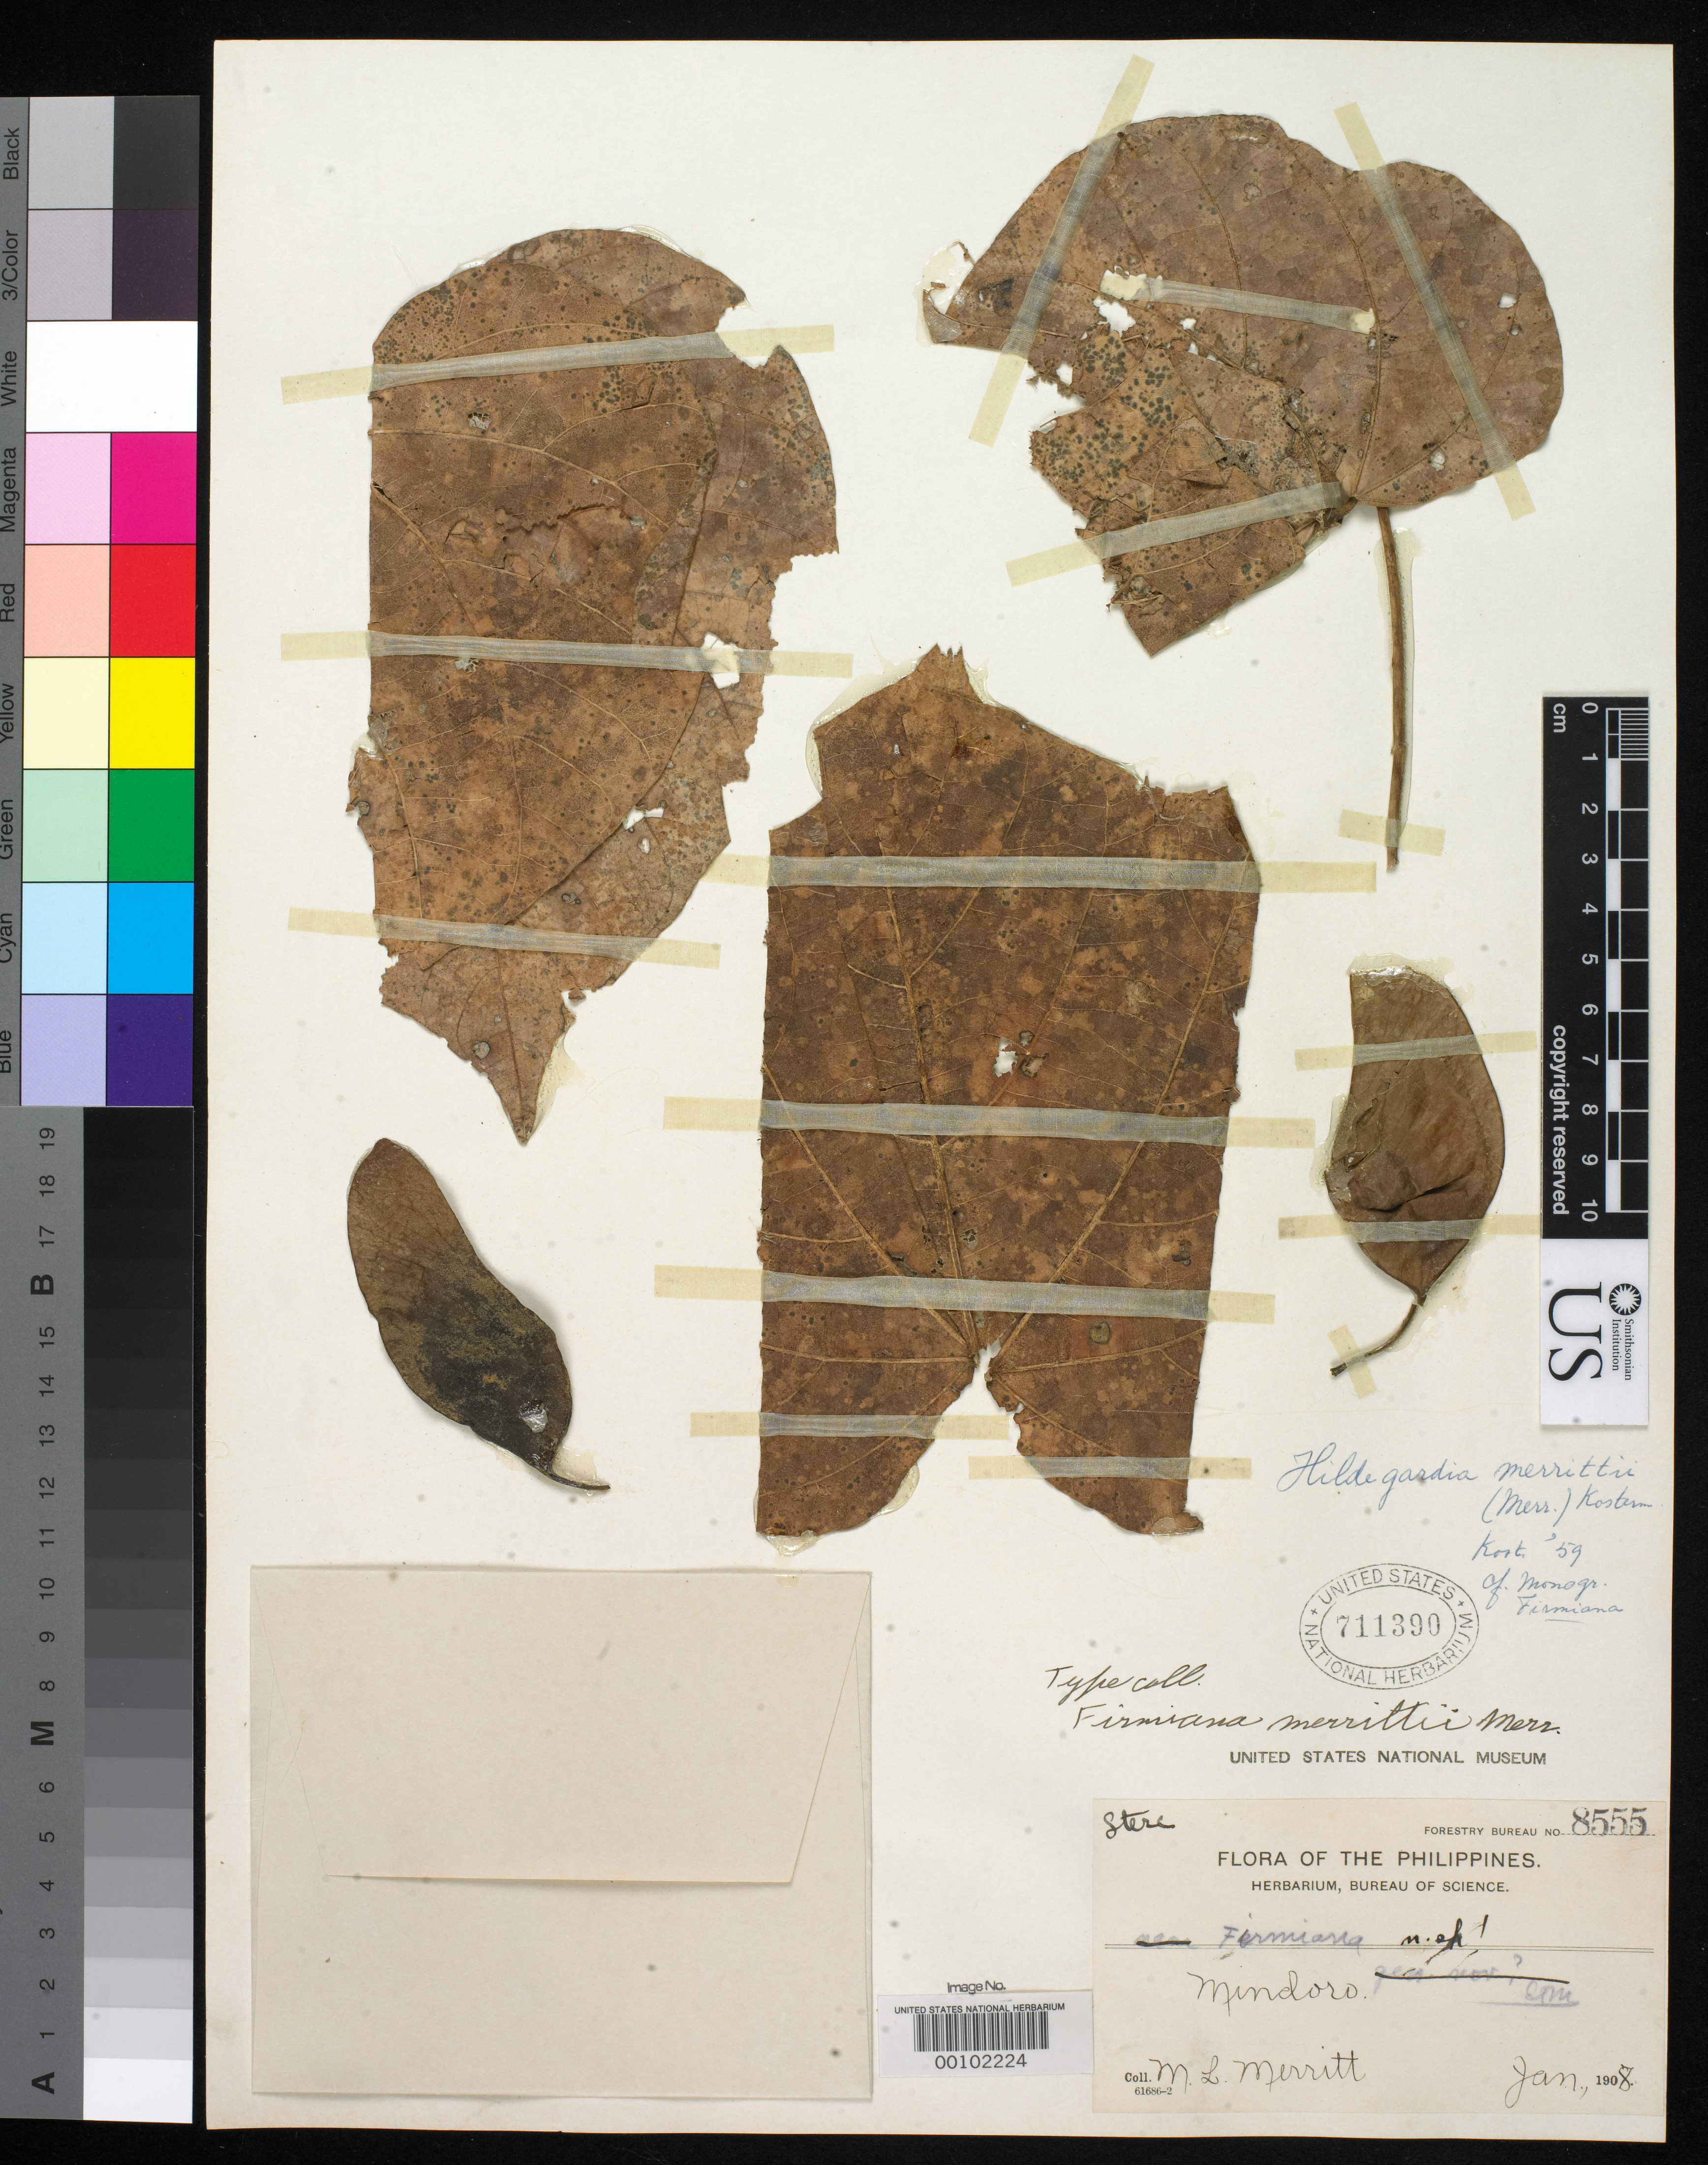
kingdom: Plantae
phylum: Tracheophyta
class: Magnoliopsida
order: Malvales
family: Malvaceae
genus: Firmiana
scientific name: Firmiana merrittii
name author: Merr.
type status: Isotype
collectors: M. L. Merritt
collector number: For. Bur. 8555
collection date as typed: Jan 1908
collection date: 1908-01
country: Philippines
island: Mindoro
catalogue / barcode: US 711390